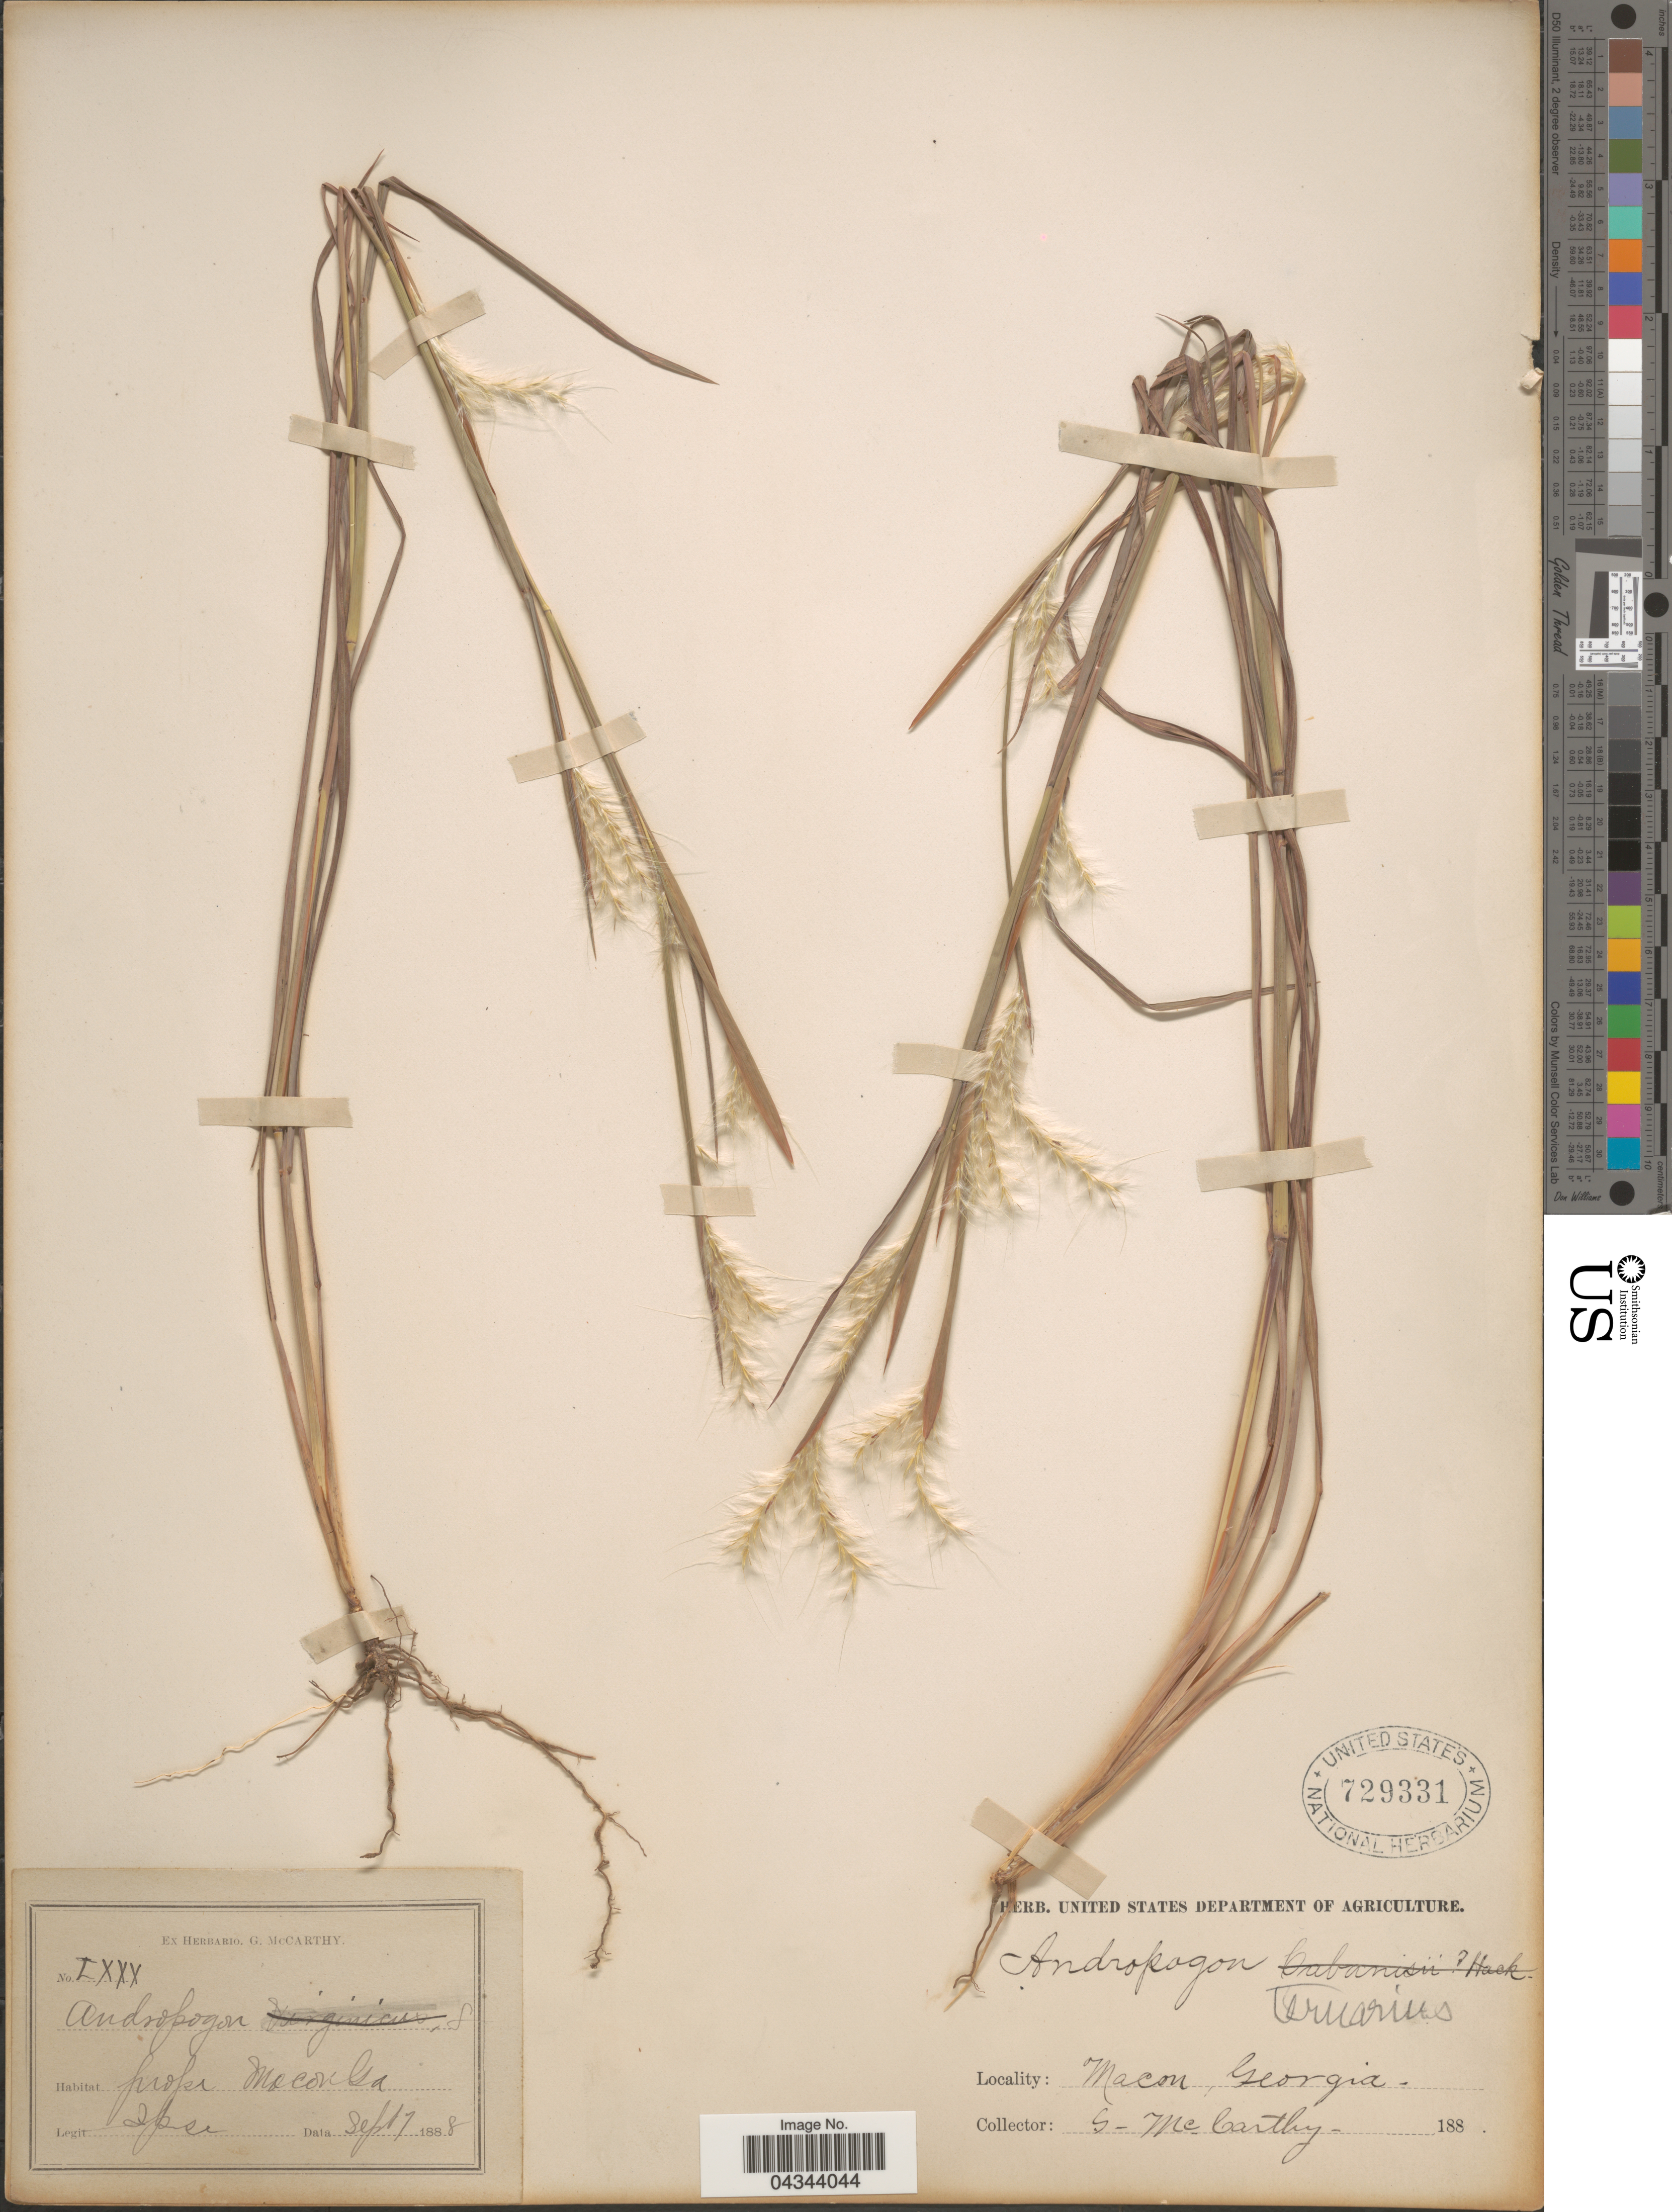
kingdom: Plantae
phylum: Tracheophyta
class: Liliopsida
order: Poales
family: Poaceae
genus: Andropogon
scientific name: Andropogon ternarius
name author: Michx.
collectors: G. McCarthy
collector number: IXXX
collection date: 1888-09-17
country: United States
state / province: Georgia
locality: Prope Macoun.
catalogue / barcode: US 729331